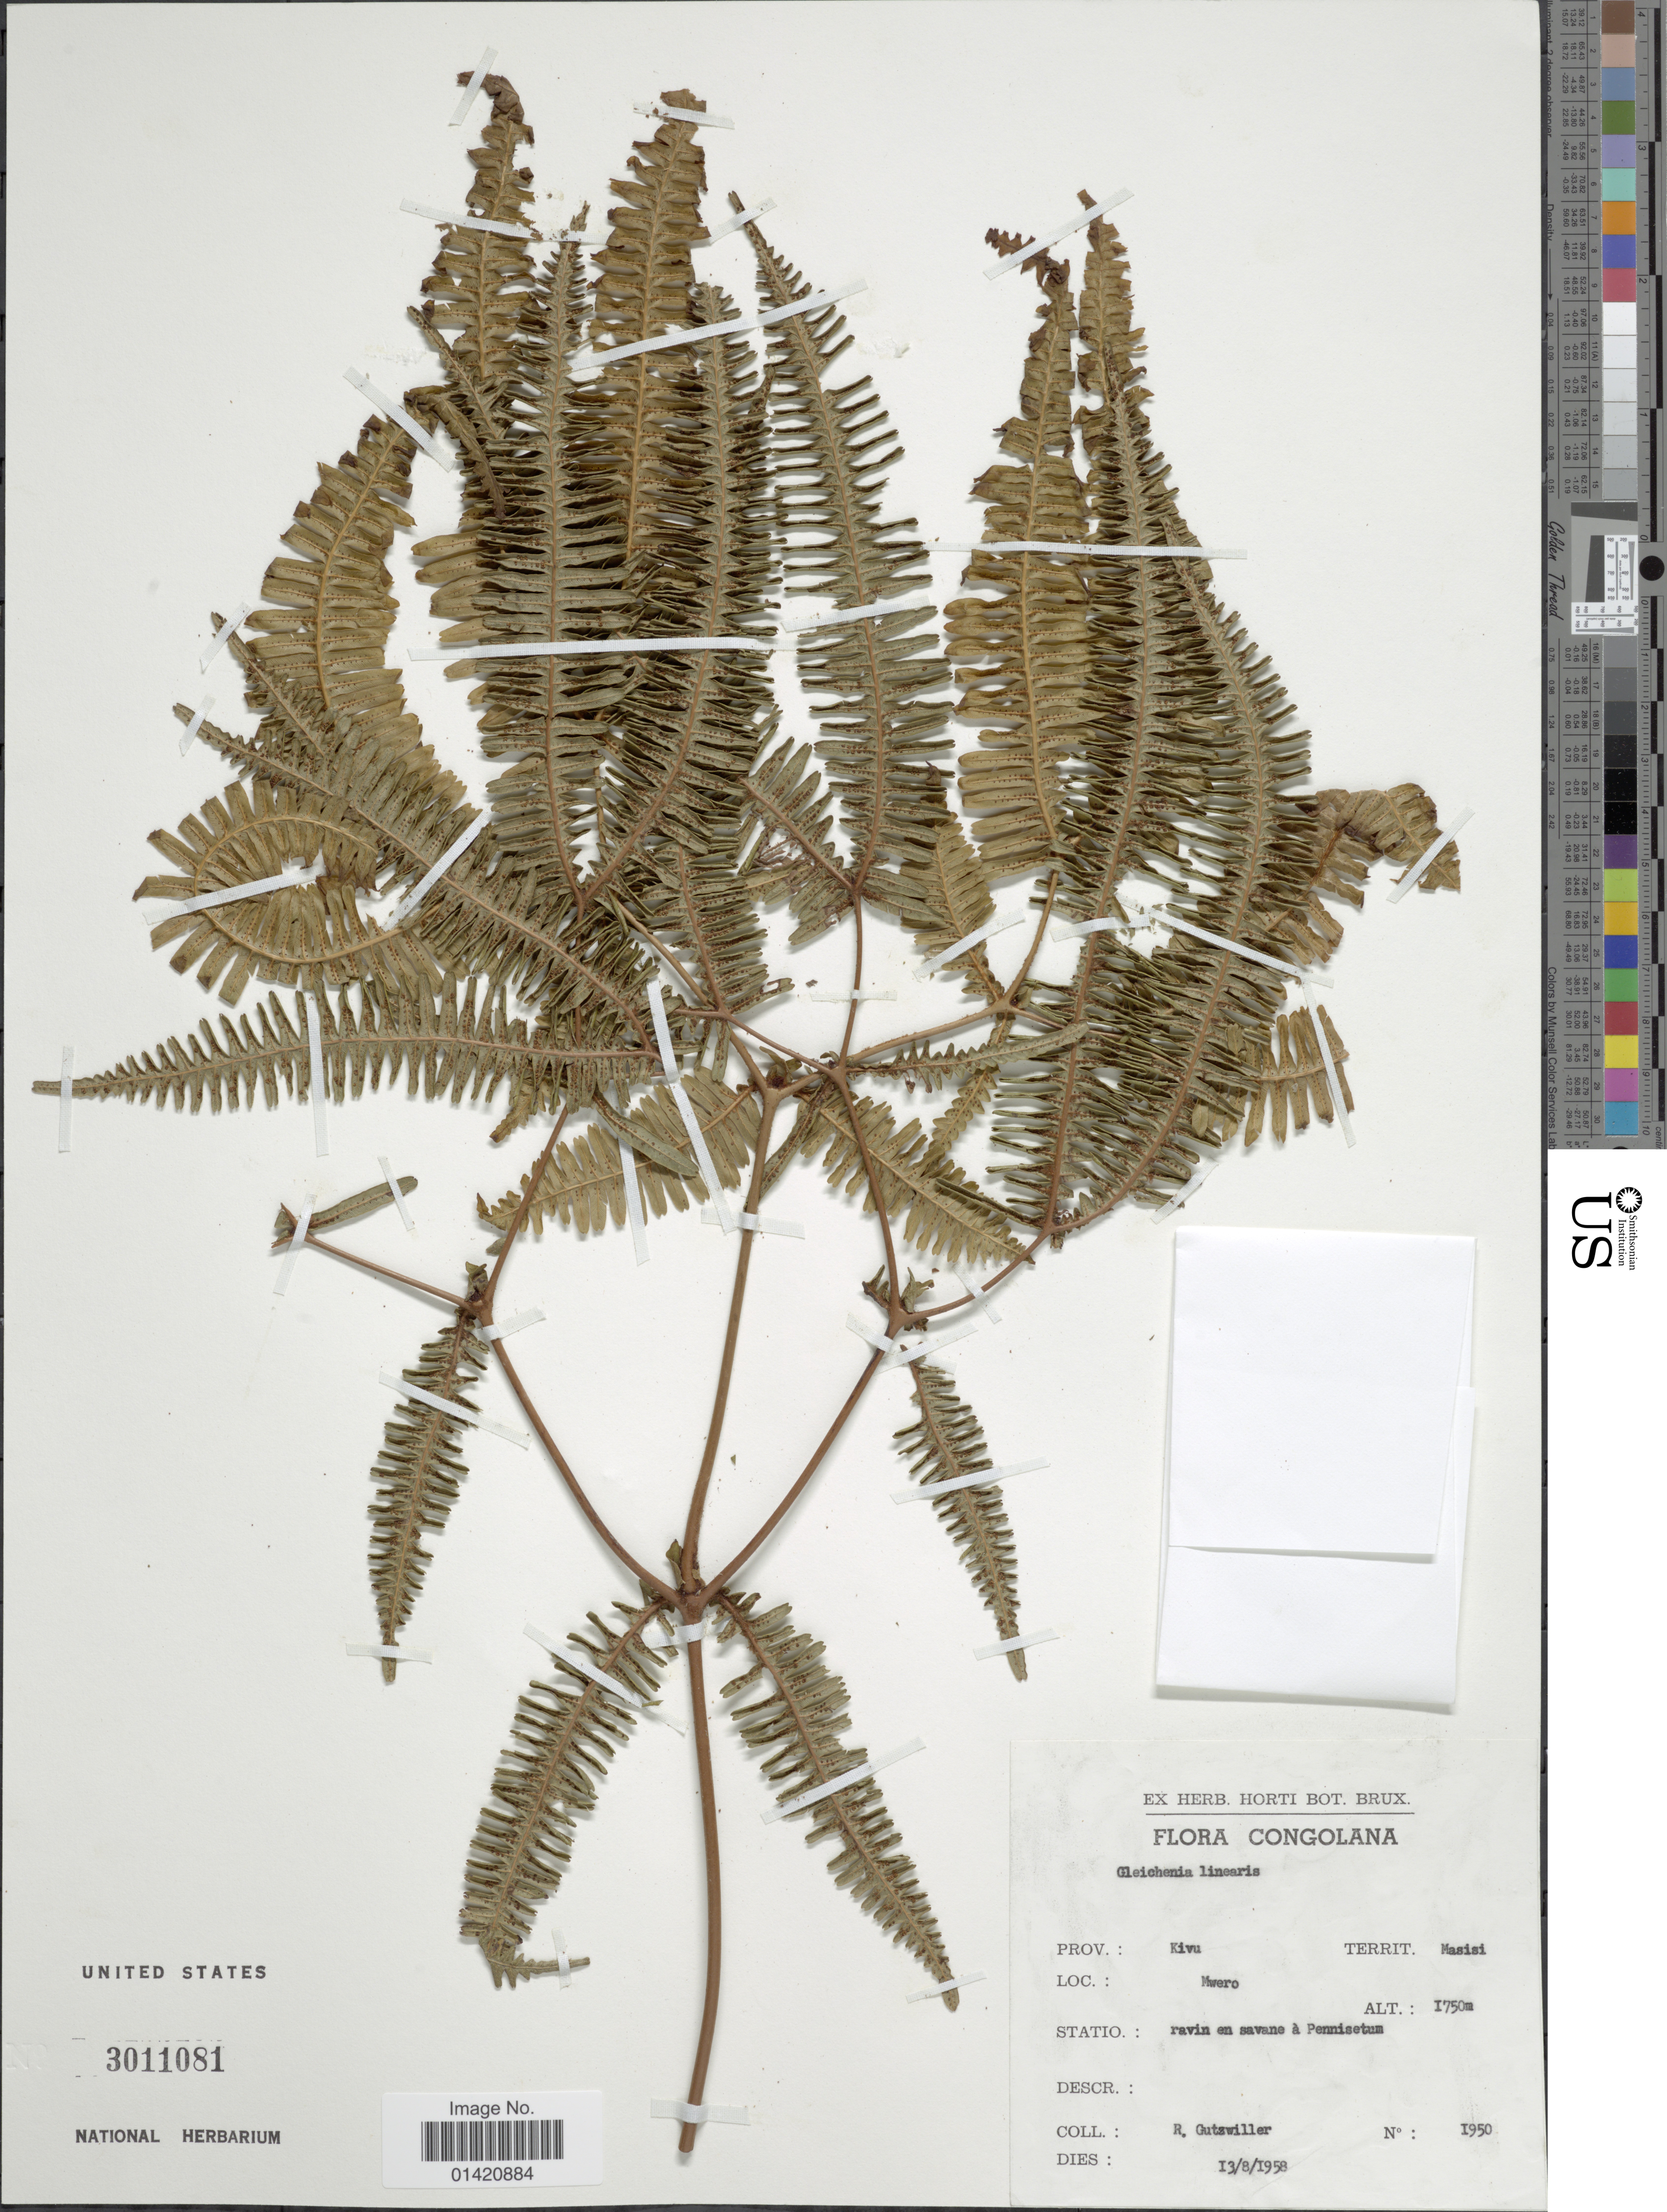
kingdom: Plantae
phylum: Tracheophyta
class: Polypodiopsida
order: Gleicheniales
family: Gleicheniaceae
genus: Dicranopteris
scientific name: Dicranopteris linearis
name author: (Burm. f.) Underw.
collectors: R. Gutswiller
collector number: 1950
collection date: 1958-08-13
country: Congo, Democratic Republic of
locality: Prov. Kivu, Territ. Masisi, Mwero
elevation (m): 1750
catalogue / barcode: US 3011081